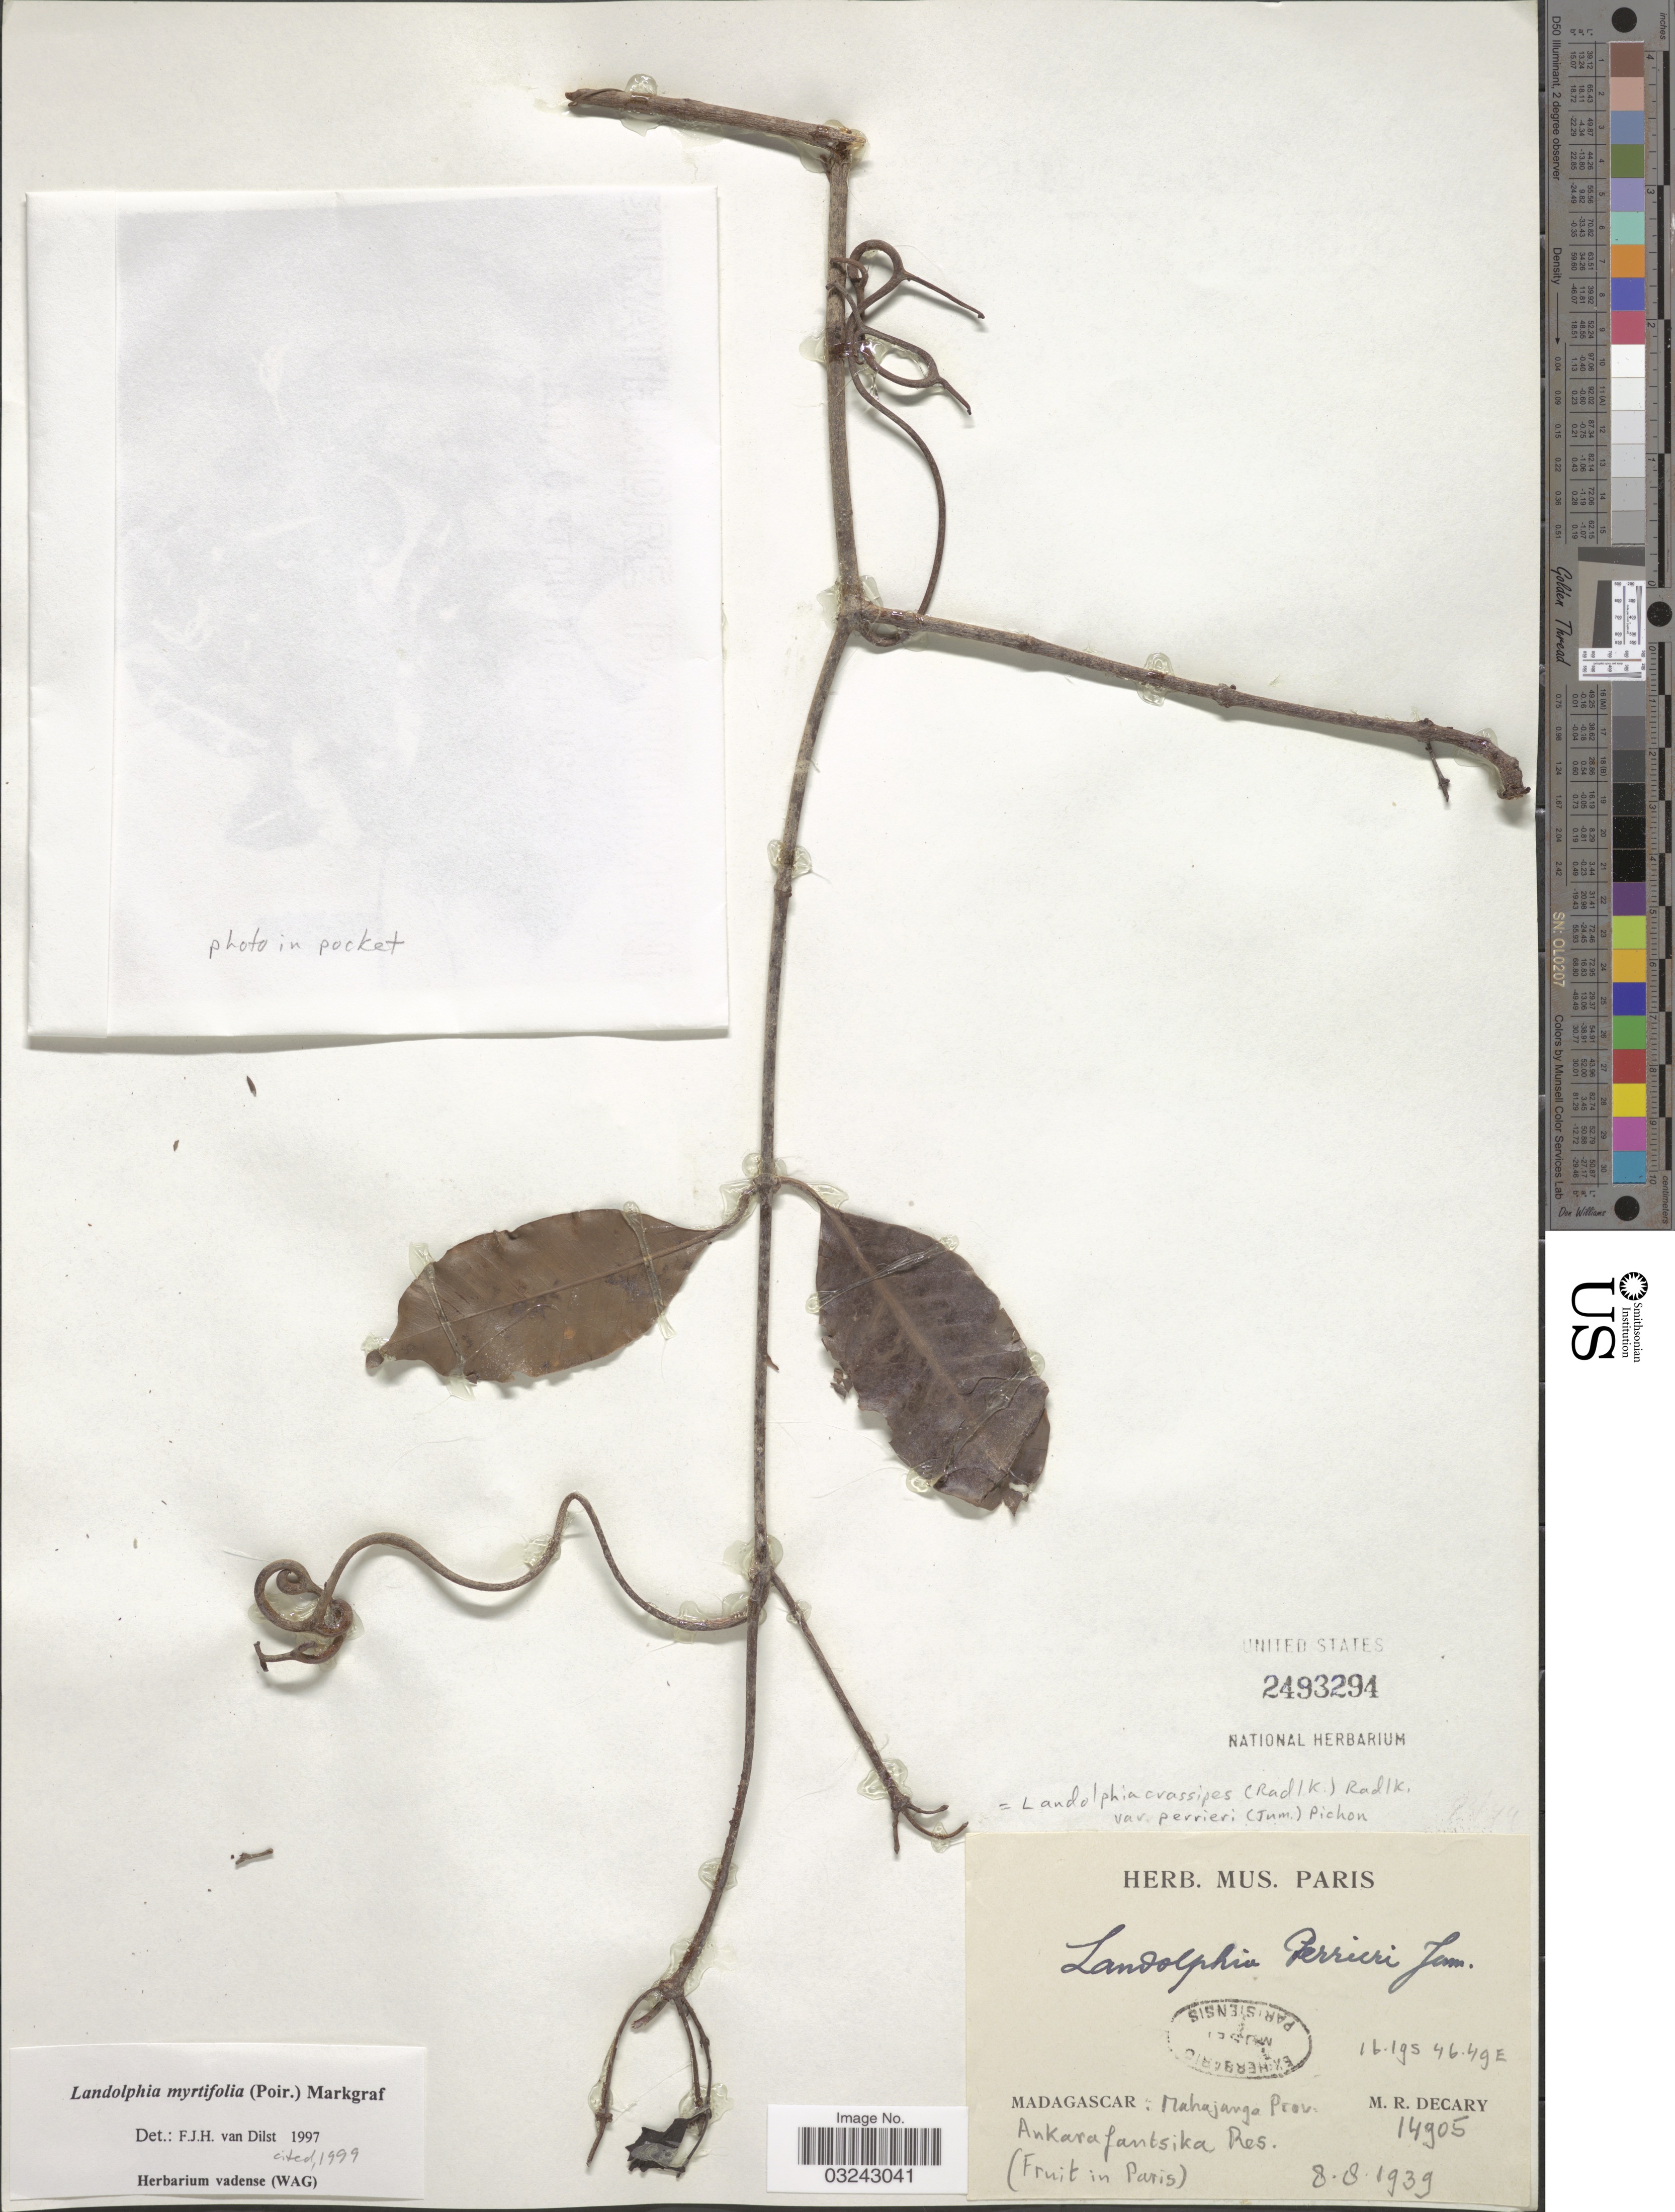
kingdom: Plantae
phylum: Tracheophyta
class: Magnoliopsida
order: Gentianales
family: Apocynaceae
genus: Landolphia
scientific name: Landolphia myrtifolia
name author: (Poir.) Markgr.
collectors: R. Decary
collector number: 14905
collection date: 1939-08-08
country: Madagascar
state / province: Boeny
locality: Ankarafantsika Res.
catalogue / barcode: US 2493294